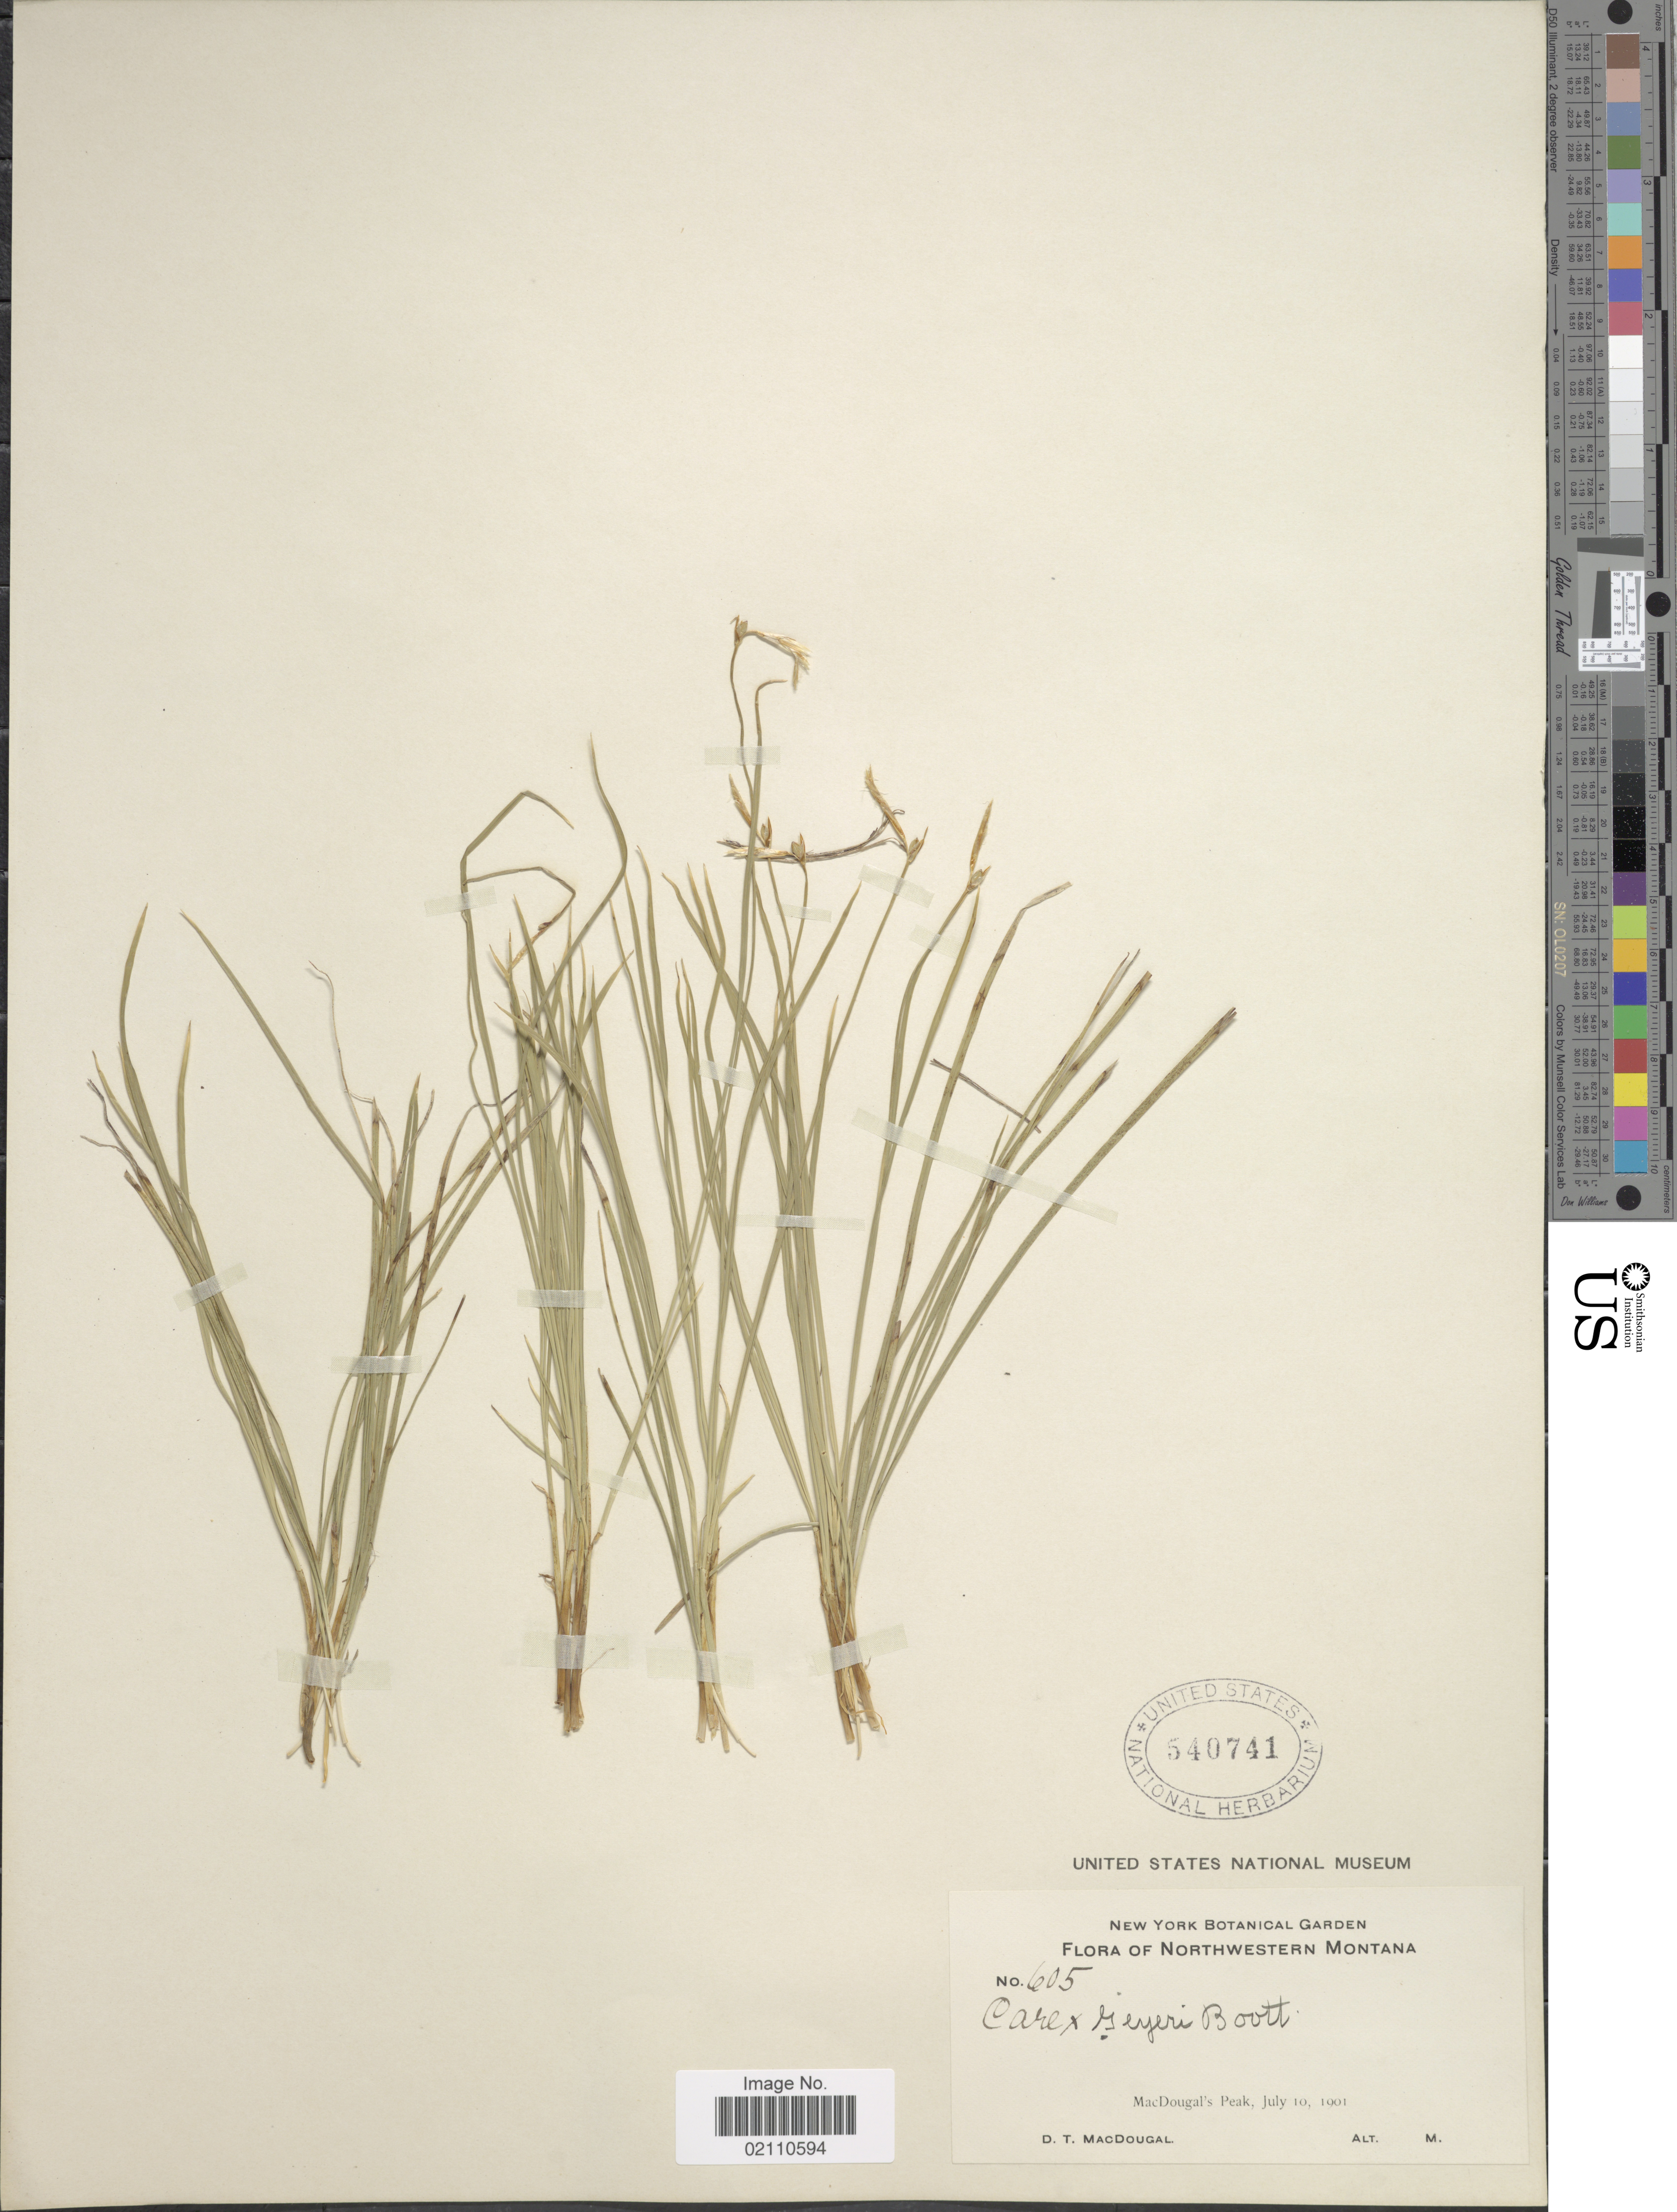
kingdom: Plantae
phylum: Tracheophyta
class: Liliopsida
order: Poales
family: Cyperaceae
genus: Carex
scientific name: Carex geyeri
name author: Boott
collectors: D. T. MacDougal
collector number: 605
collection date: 1901-07-10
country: United States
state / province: Montana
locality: Northwestern Montana, MacDougal' s Peak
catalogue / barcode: US 540741